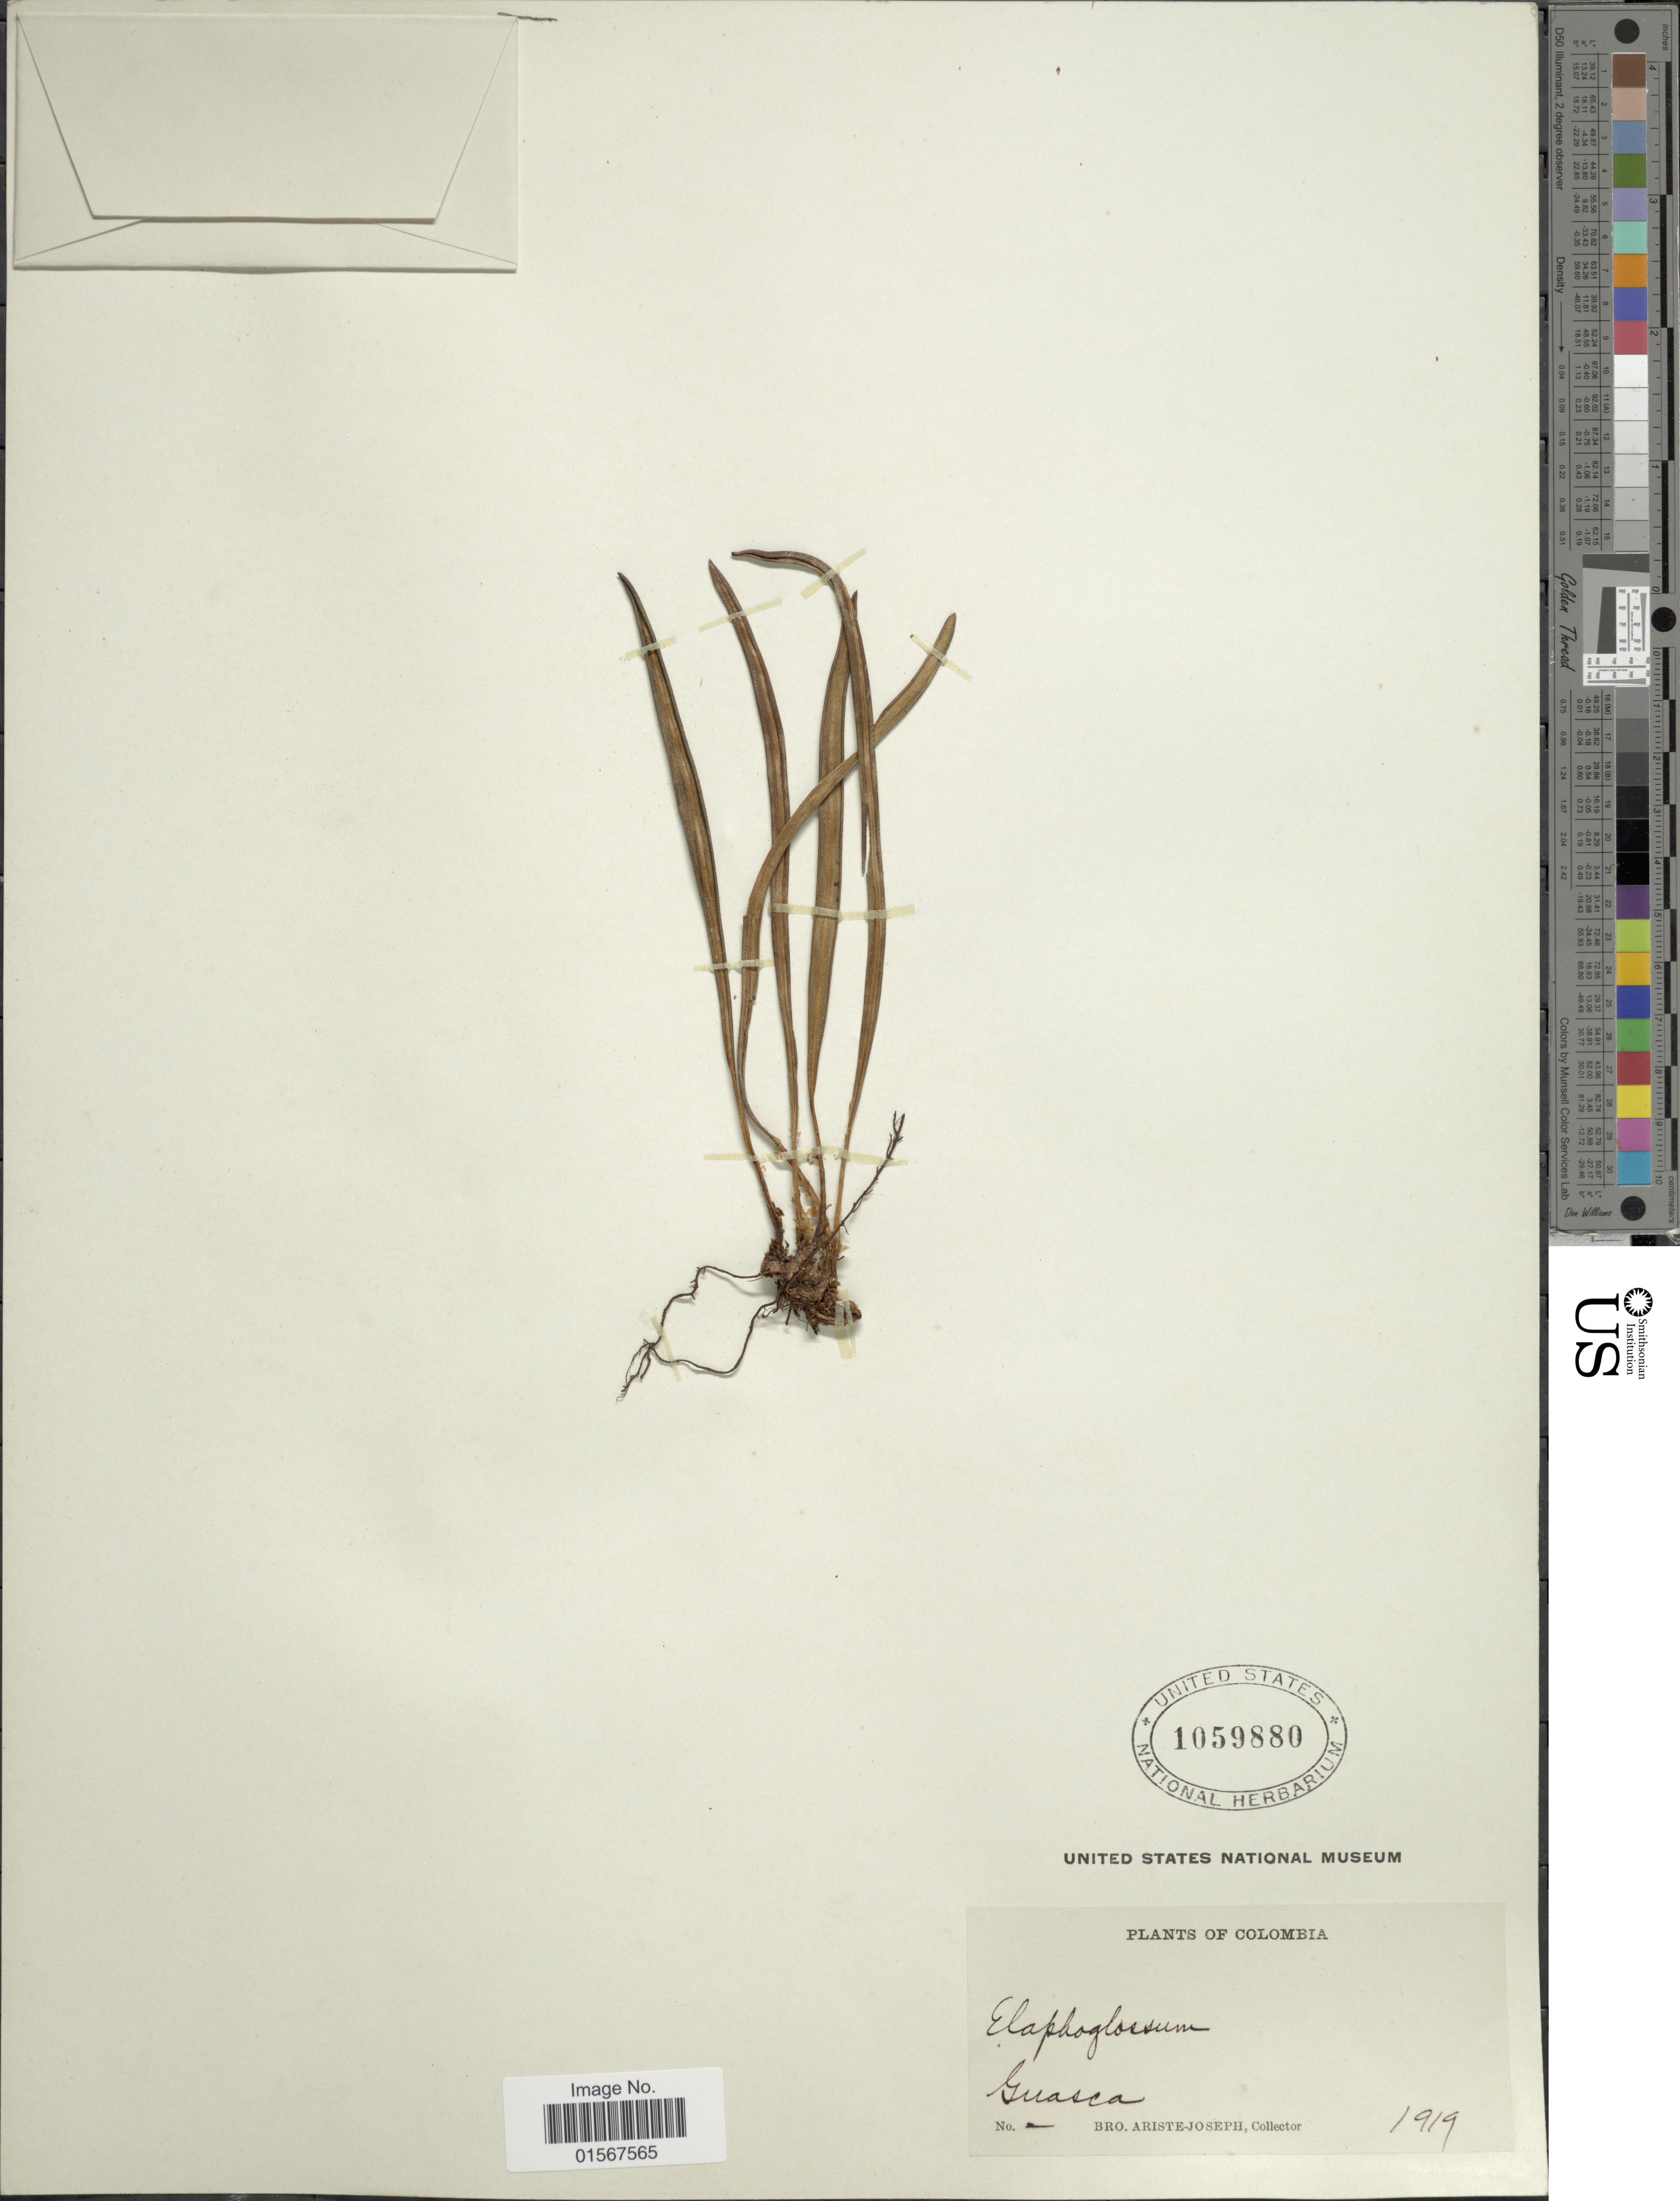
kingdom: Plantae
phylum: Tracheophyta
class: Polypodiopsida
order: Polypodiales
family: Dryopteridaceae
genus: Elaphoglossum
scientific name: Elaphoglossum revolvens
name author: (Fée) C. Chr.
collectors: Bro. Ariste-Joseph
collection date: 1919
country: Colombia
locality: Guasca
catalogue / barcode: US 1059880